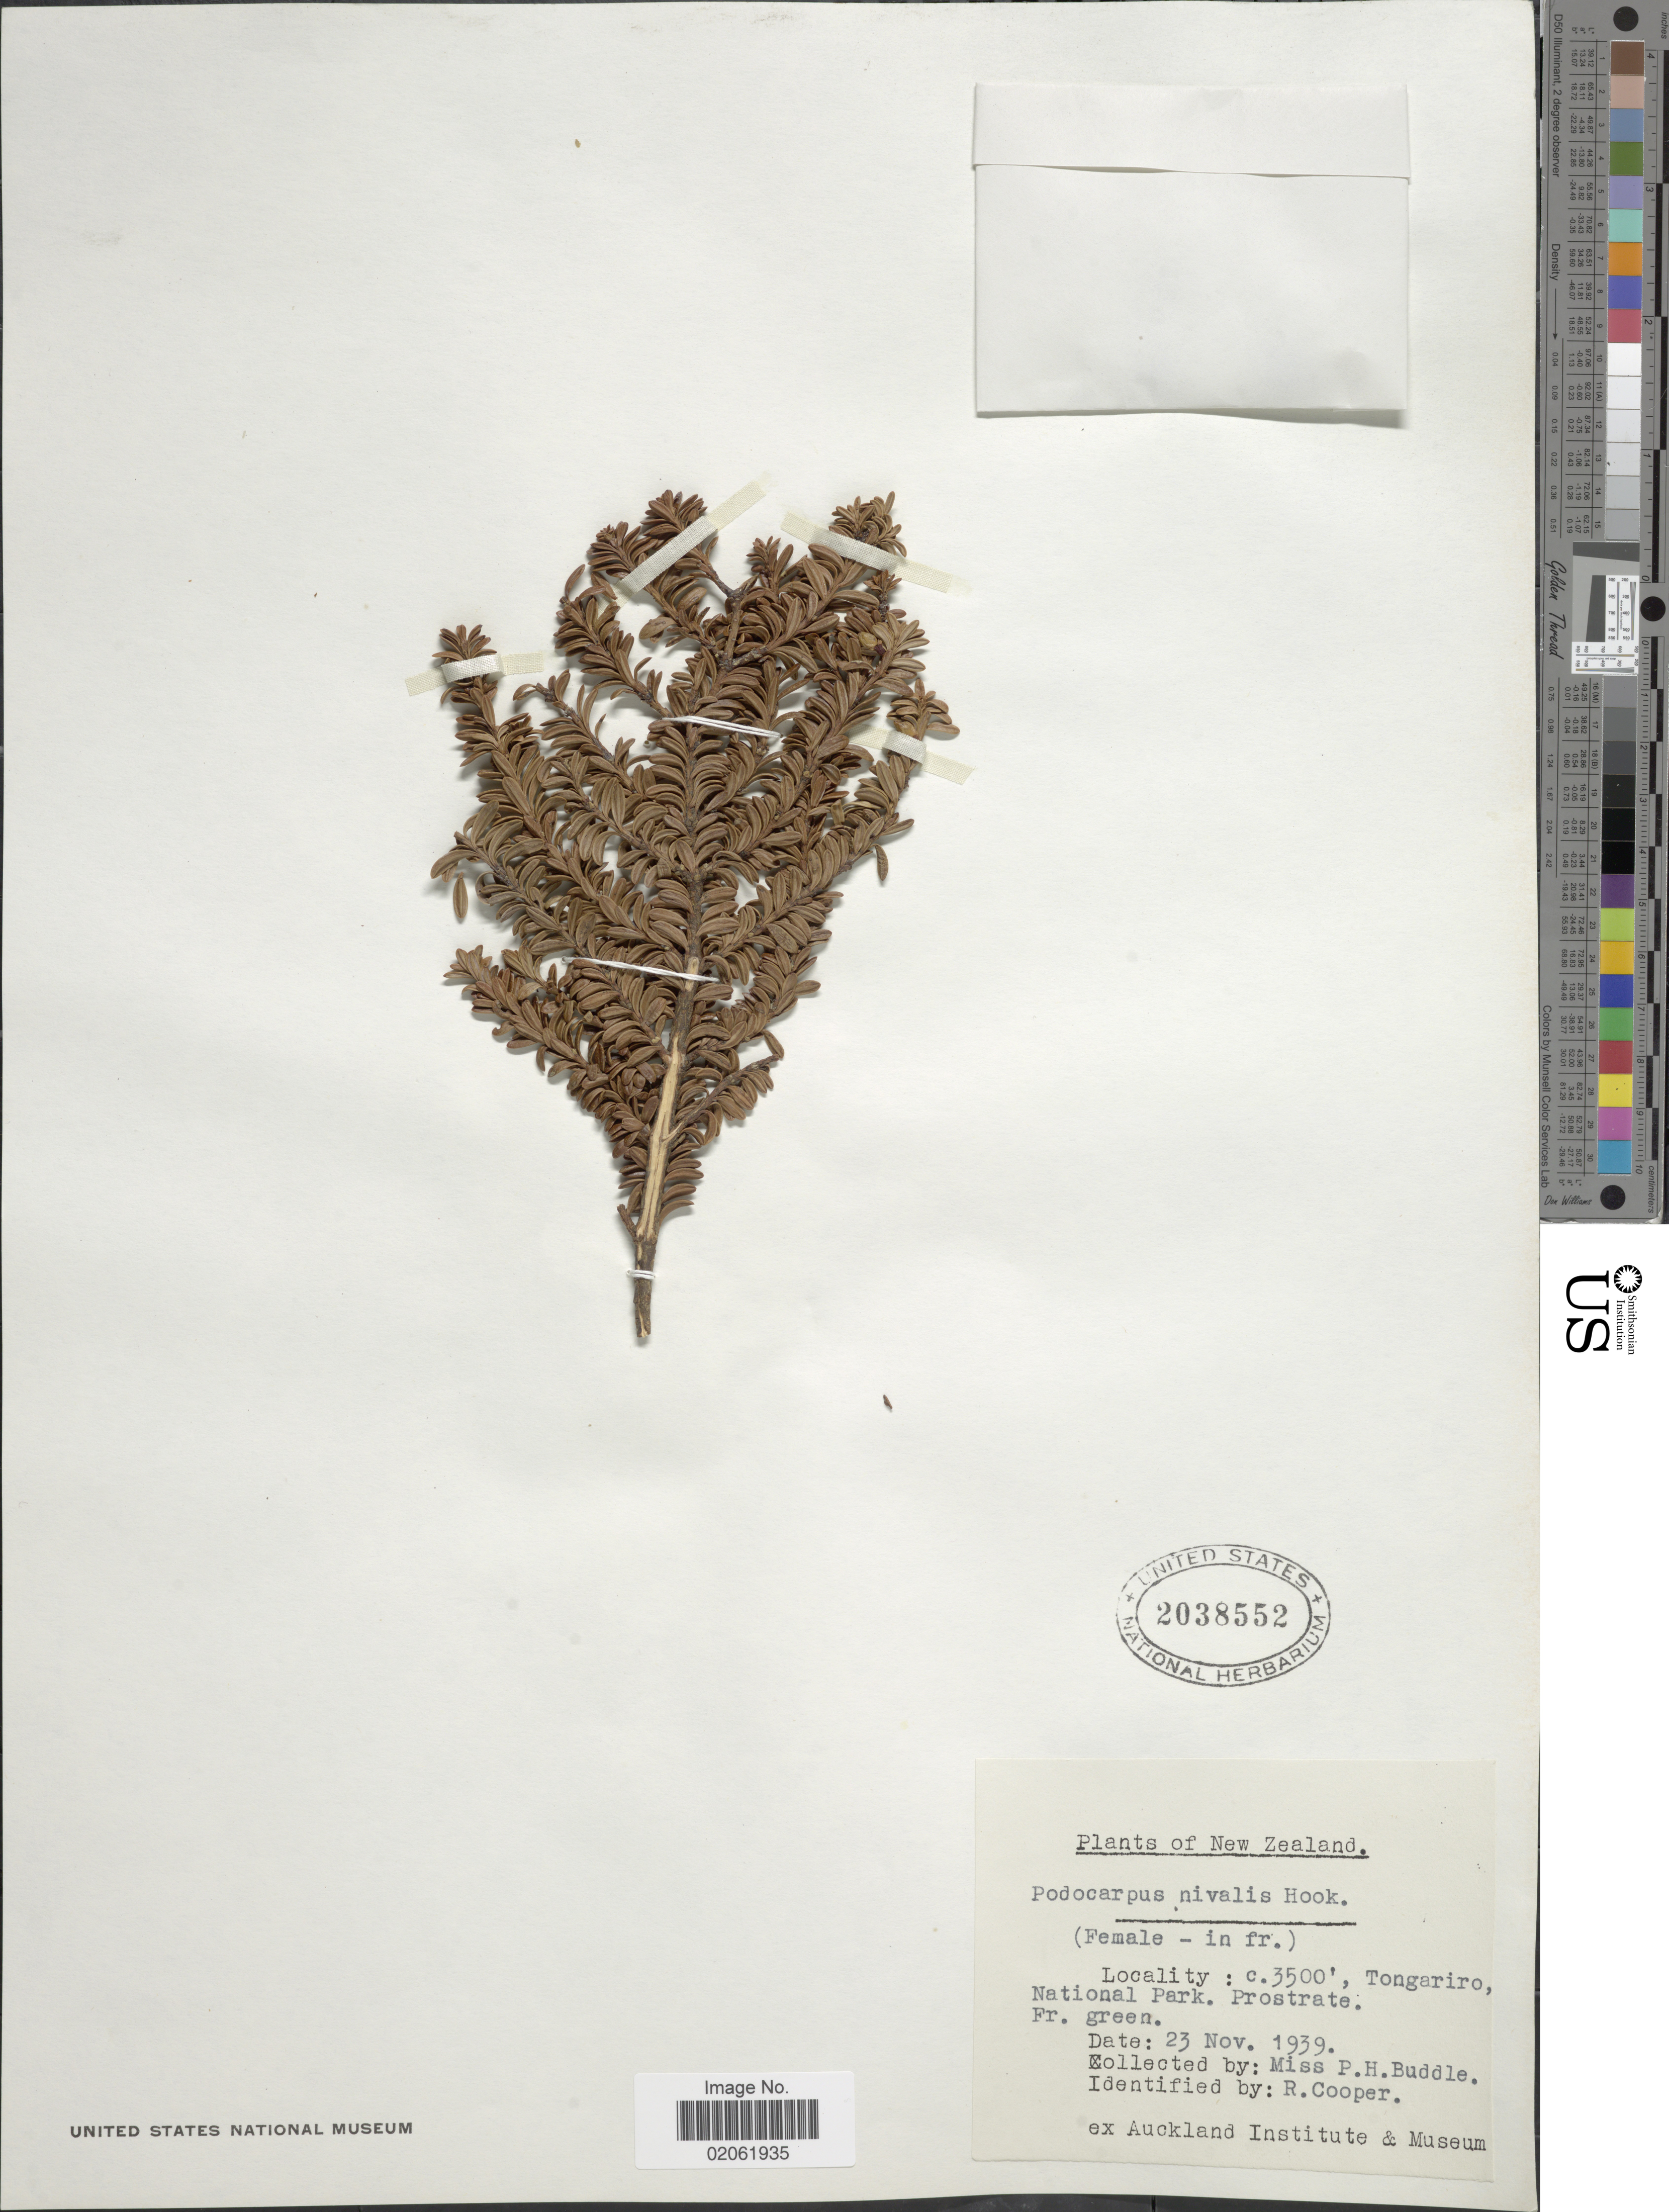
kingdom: Plantae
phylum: Tracheophyta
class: Pinopsida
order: Pinales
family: Podocarpaceae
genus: Podocarpus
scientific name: Podocarpus nivalis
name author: Hook.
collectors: P. Buddle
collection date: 1939-11-23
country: New Zealand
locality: Tongariro National Park. Prostrate.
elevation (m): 1067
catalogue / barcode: US 2038552